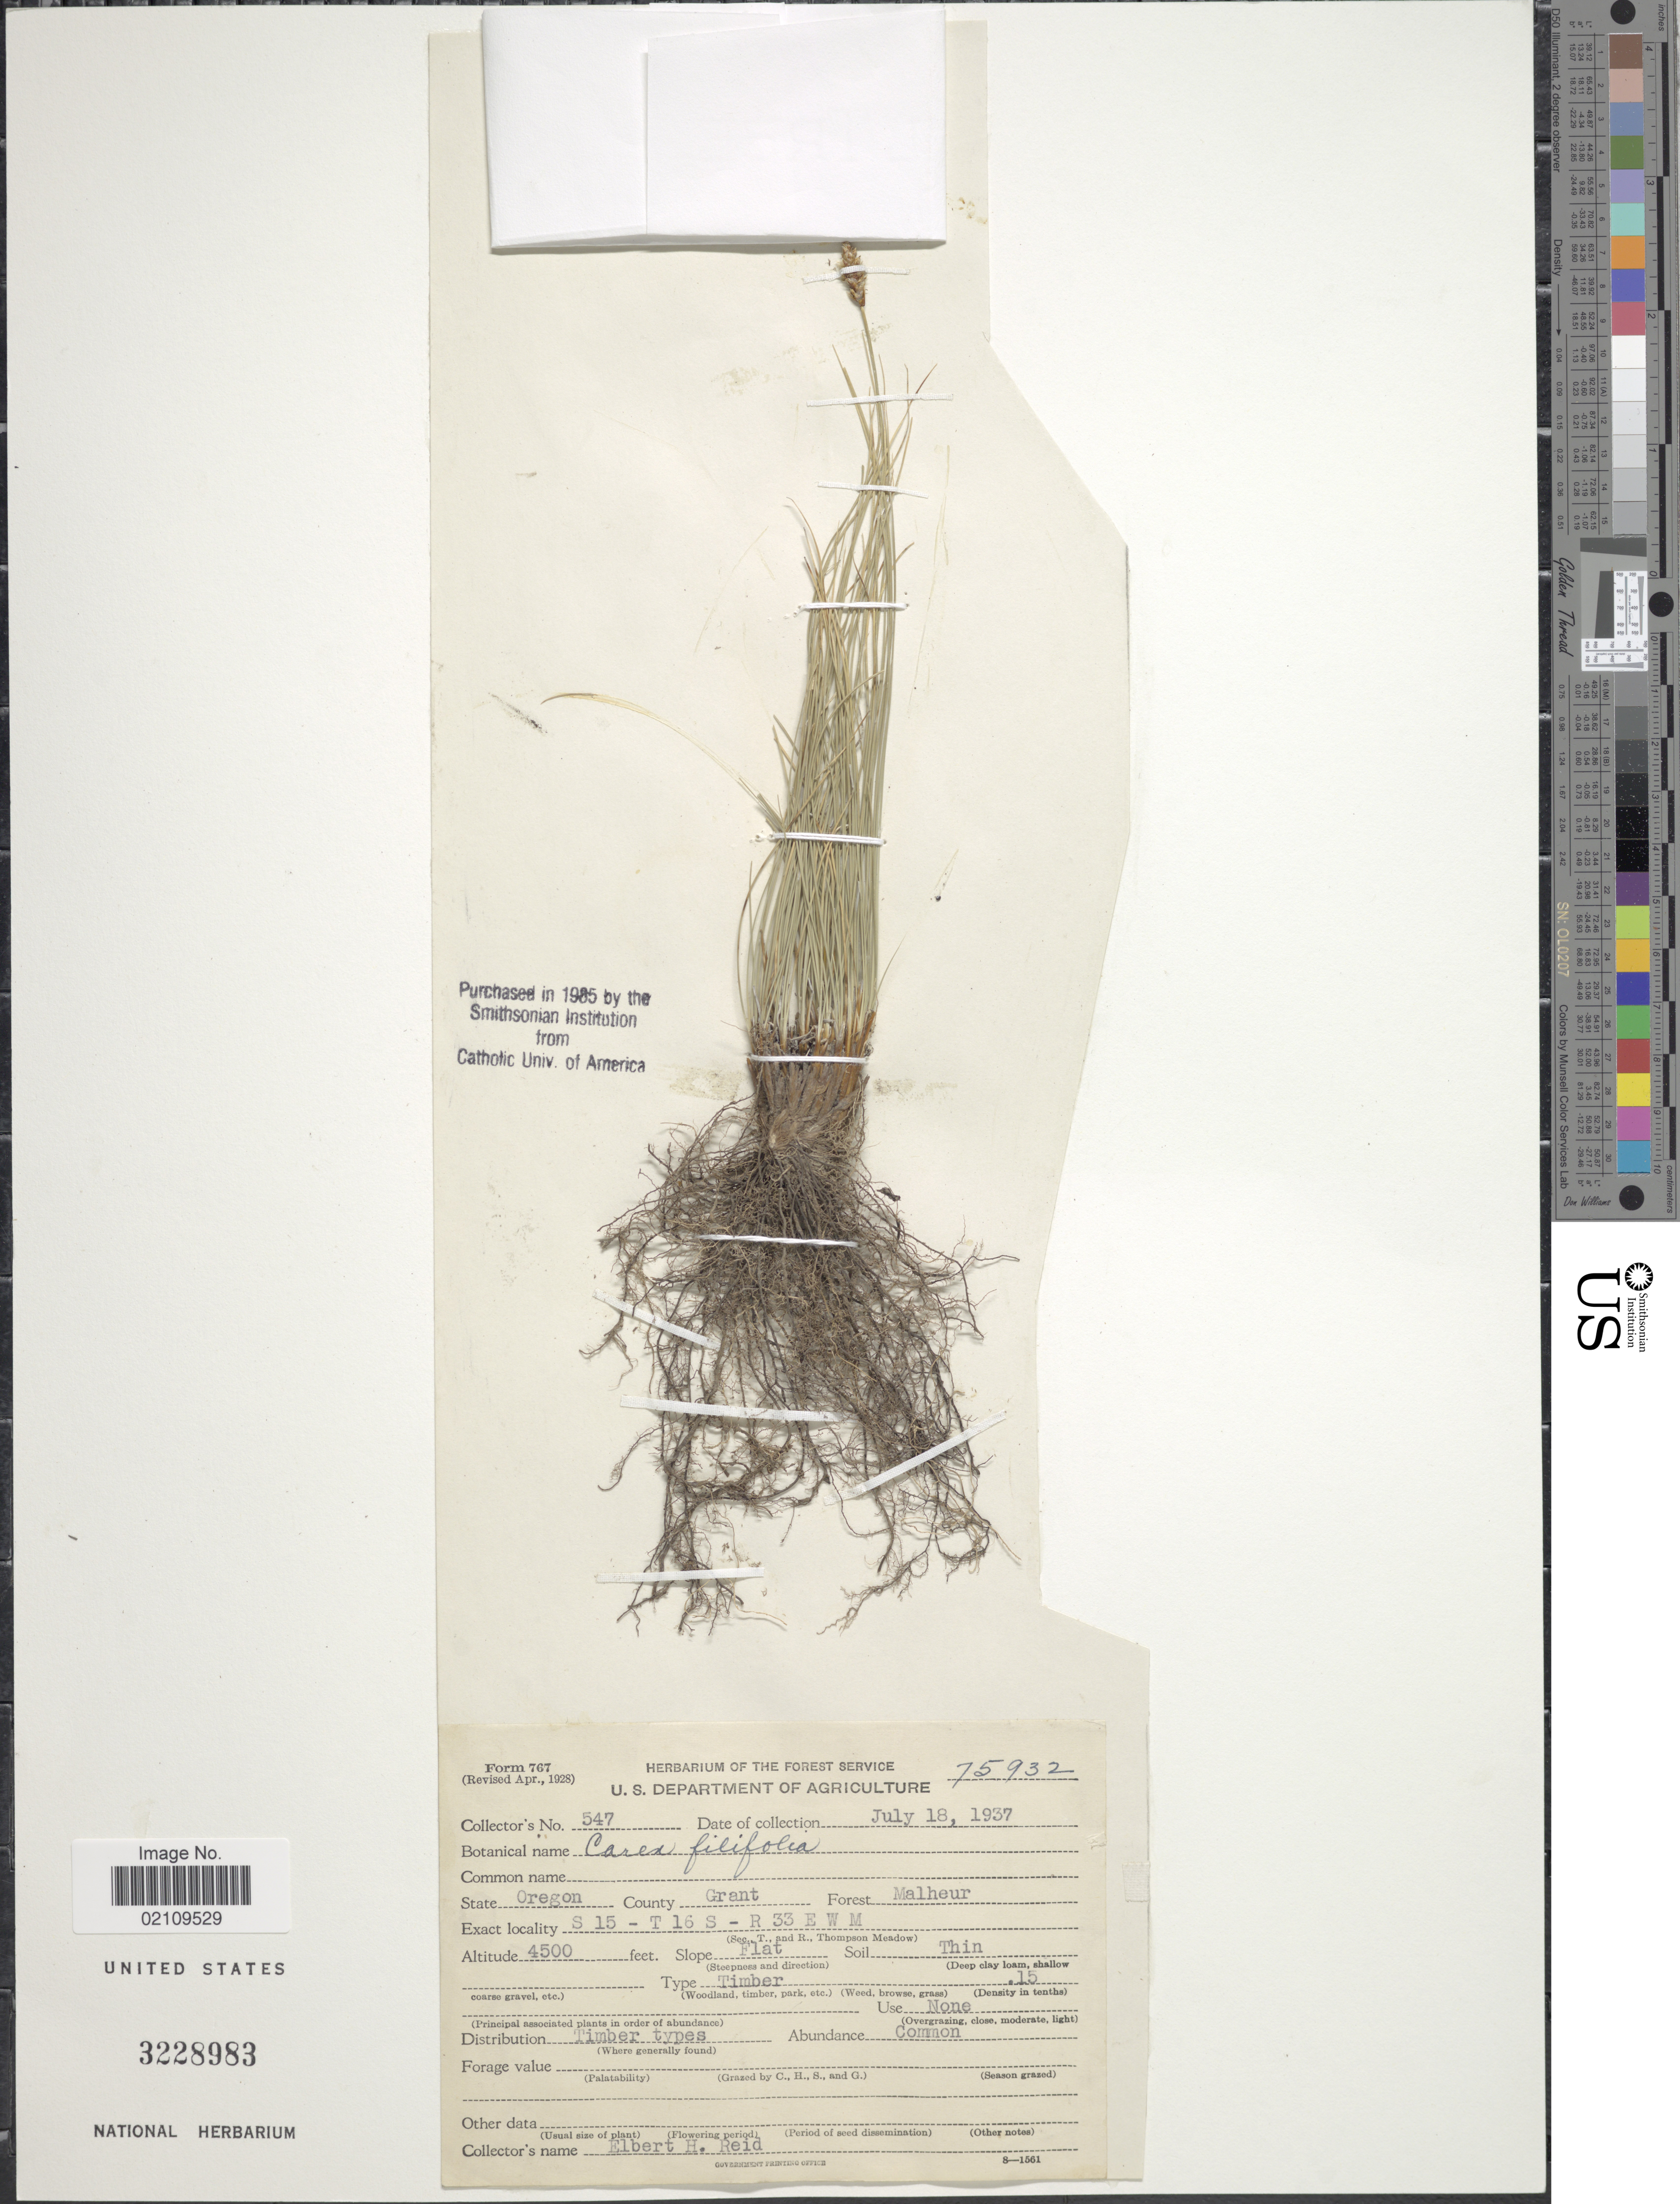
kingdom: Plantae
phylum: Tracheophyta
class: Liliopsida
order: Poales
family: Cyperaceae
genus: Carex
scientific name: Carex filifolia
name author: Nutt.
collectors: E. Reid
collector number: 547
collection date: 1937-07-18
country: United States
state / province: Oregon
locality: County Grant, Forest Malheur, S 15 - T 16 S - R 33 E W M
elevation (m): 1372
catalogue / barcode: US 3228983